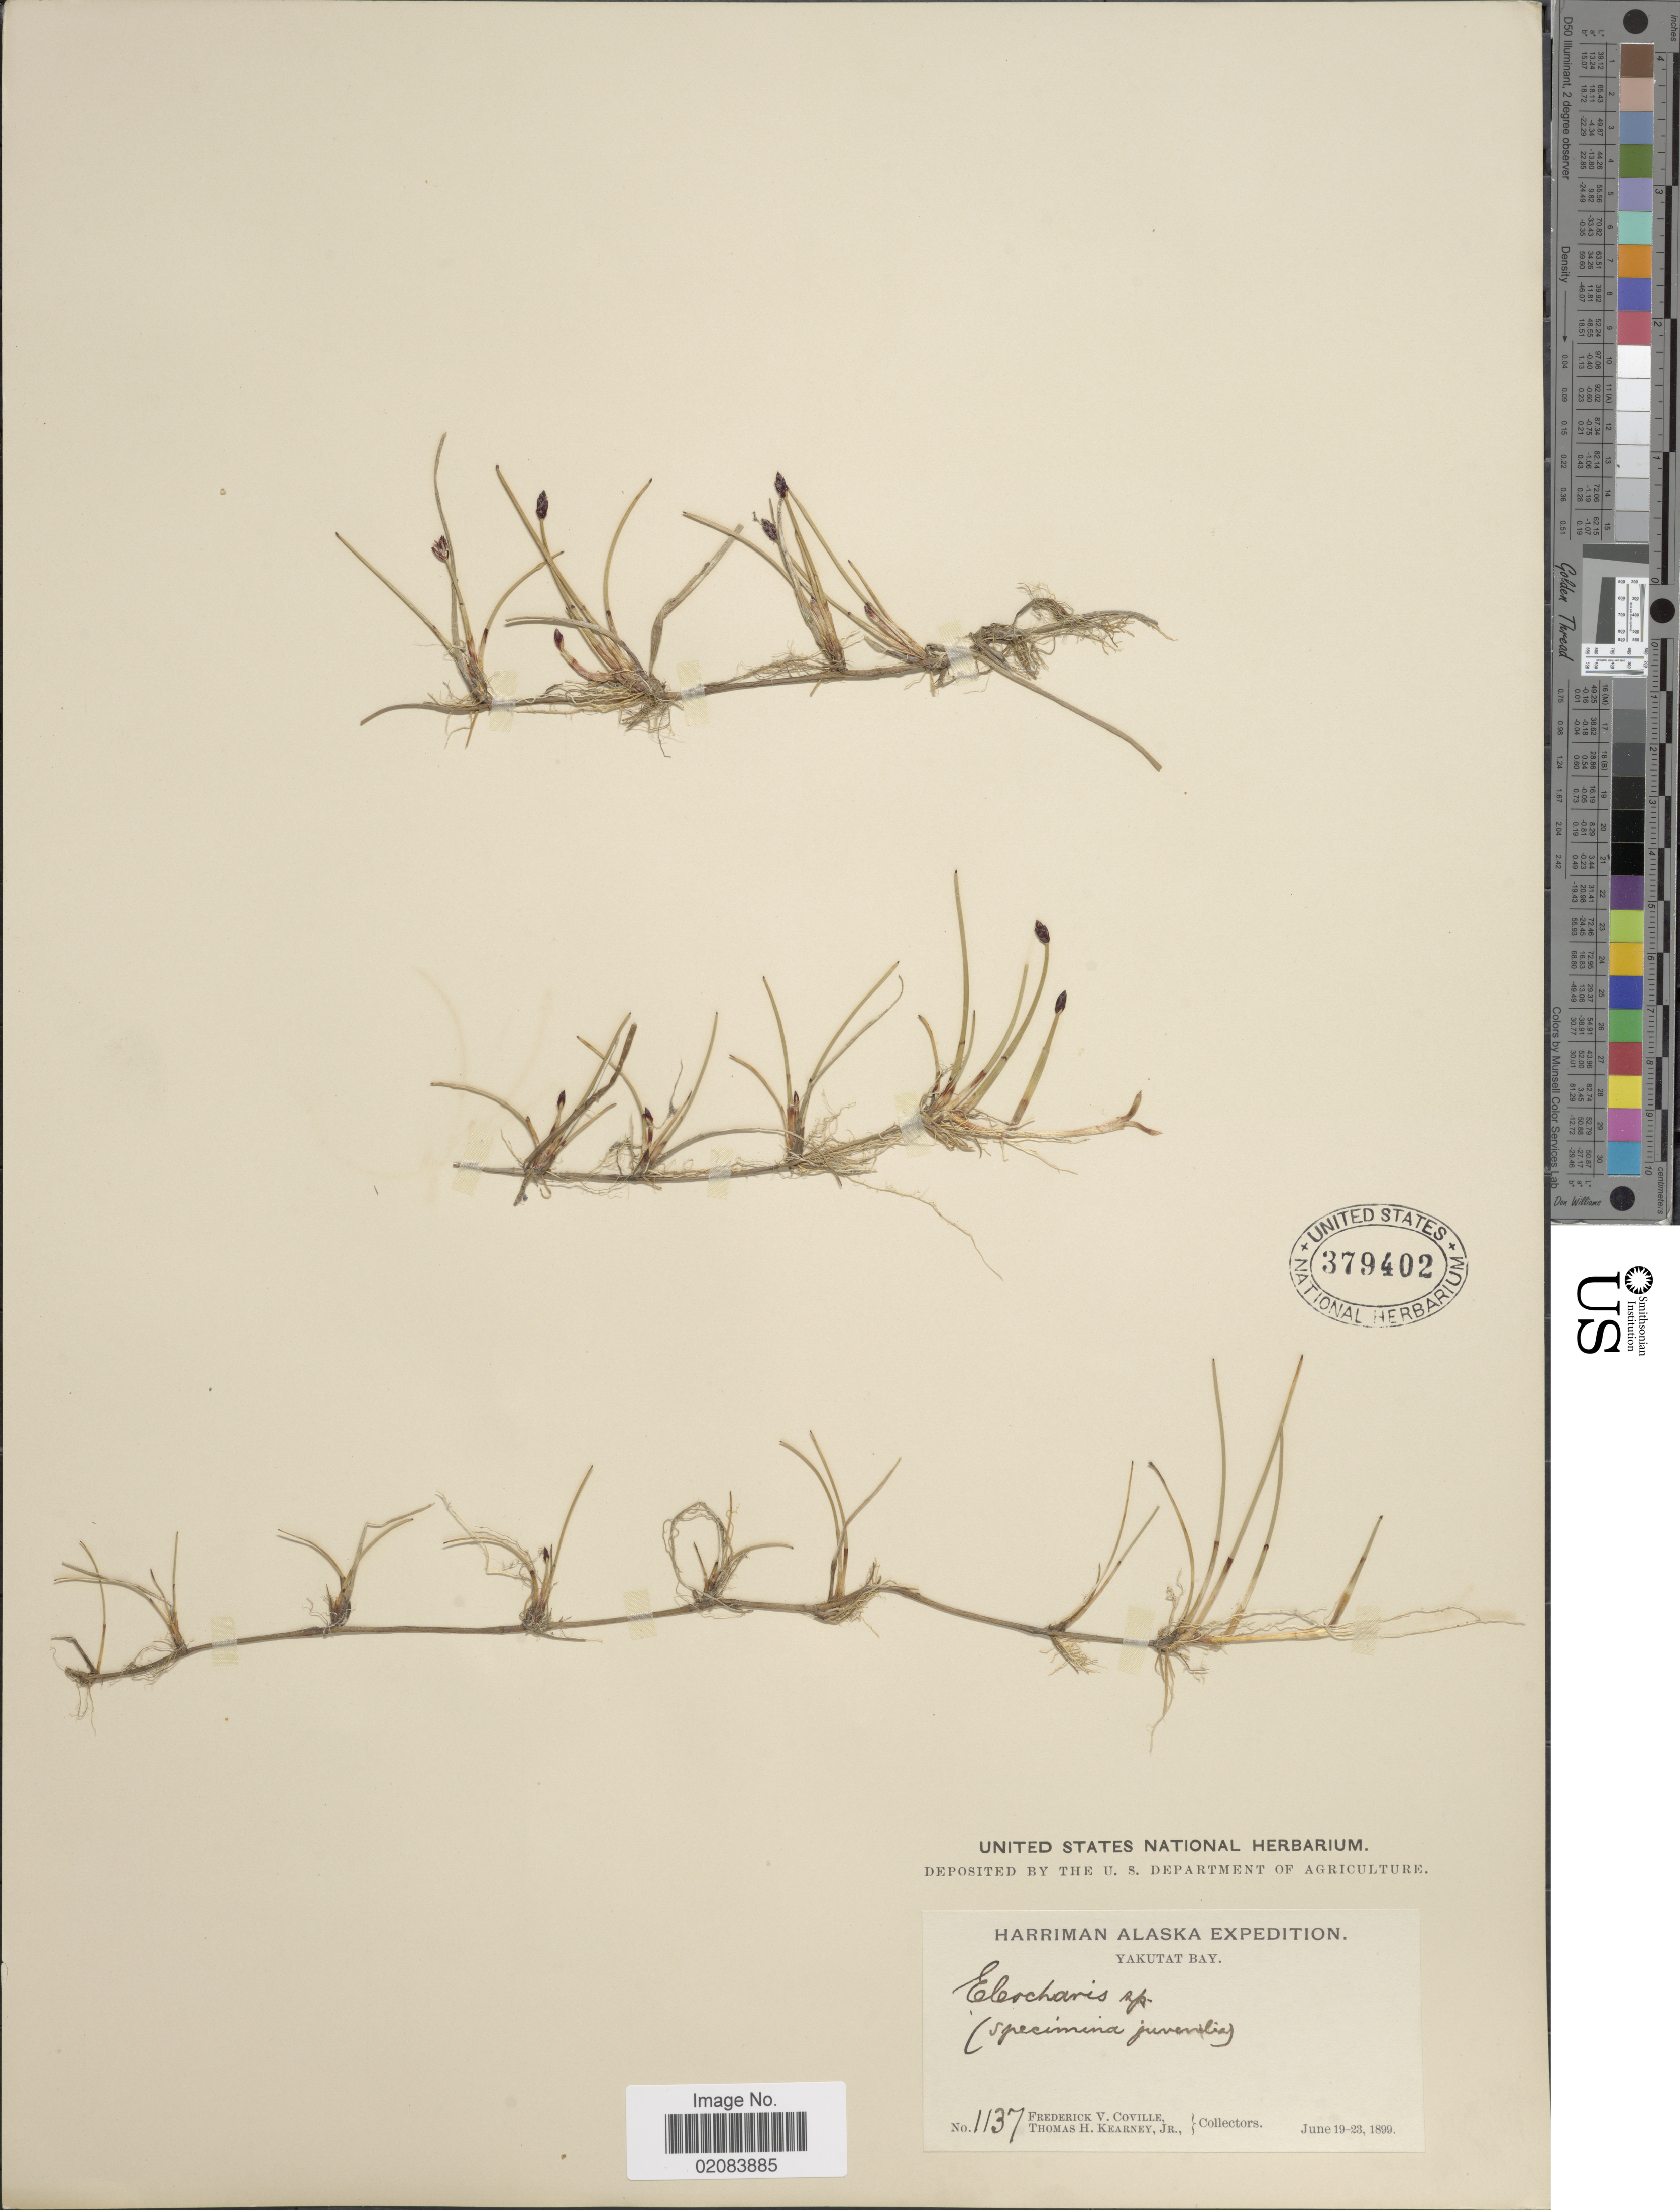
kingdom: Plantae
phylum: Tracheophyta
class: Liliopsida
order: Poales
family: Cyperaceae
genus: Eleocharis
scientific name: Eleocharis sp.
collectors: F. V. Coville & T. H. Kearney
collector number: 1137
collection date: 1899-06-19/1899-06-23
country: United States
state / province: Alaska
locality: Harriman Alaska. Yakutat Bay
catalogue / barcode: US 379402